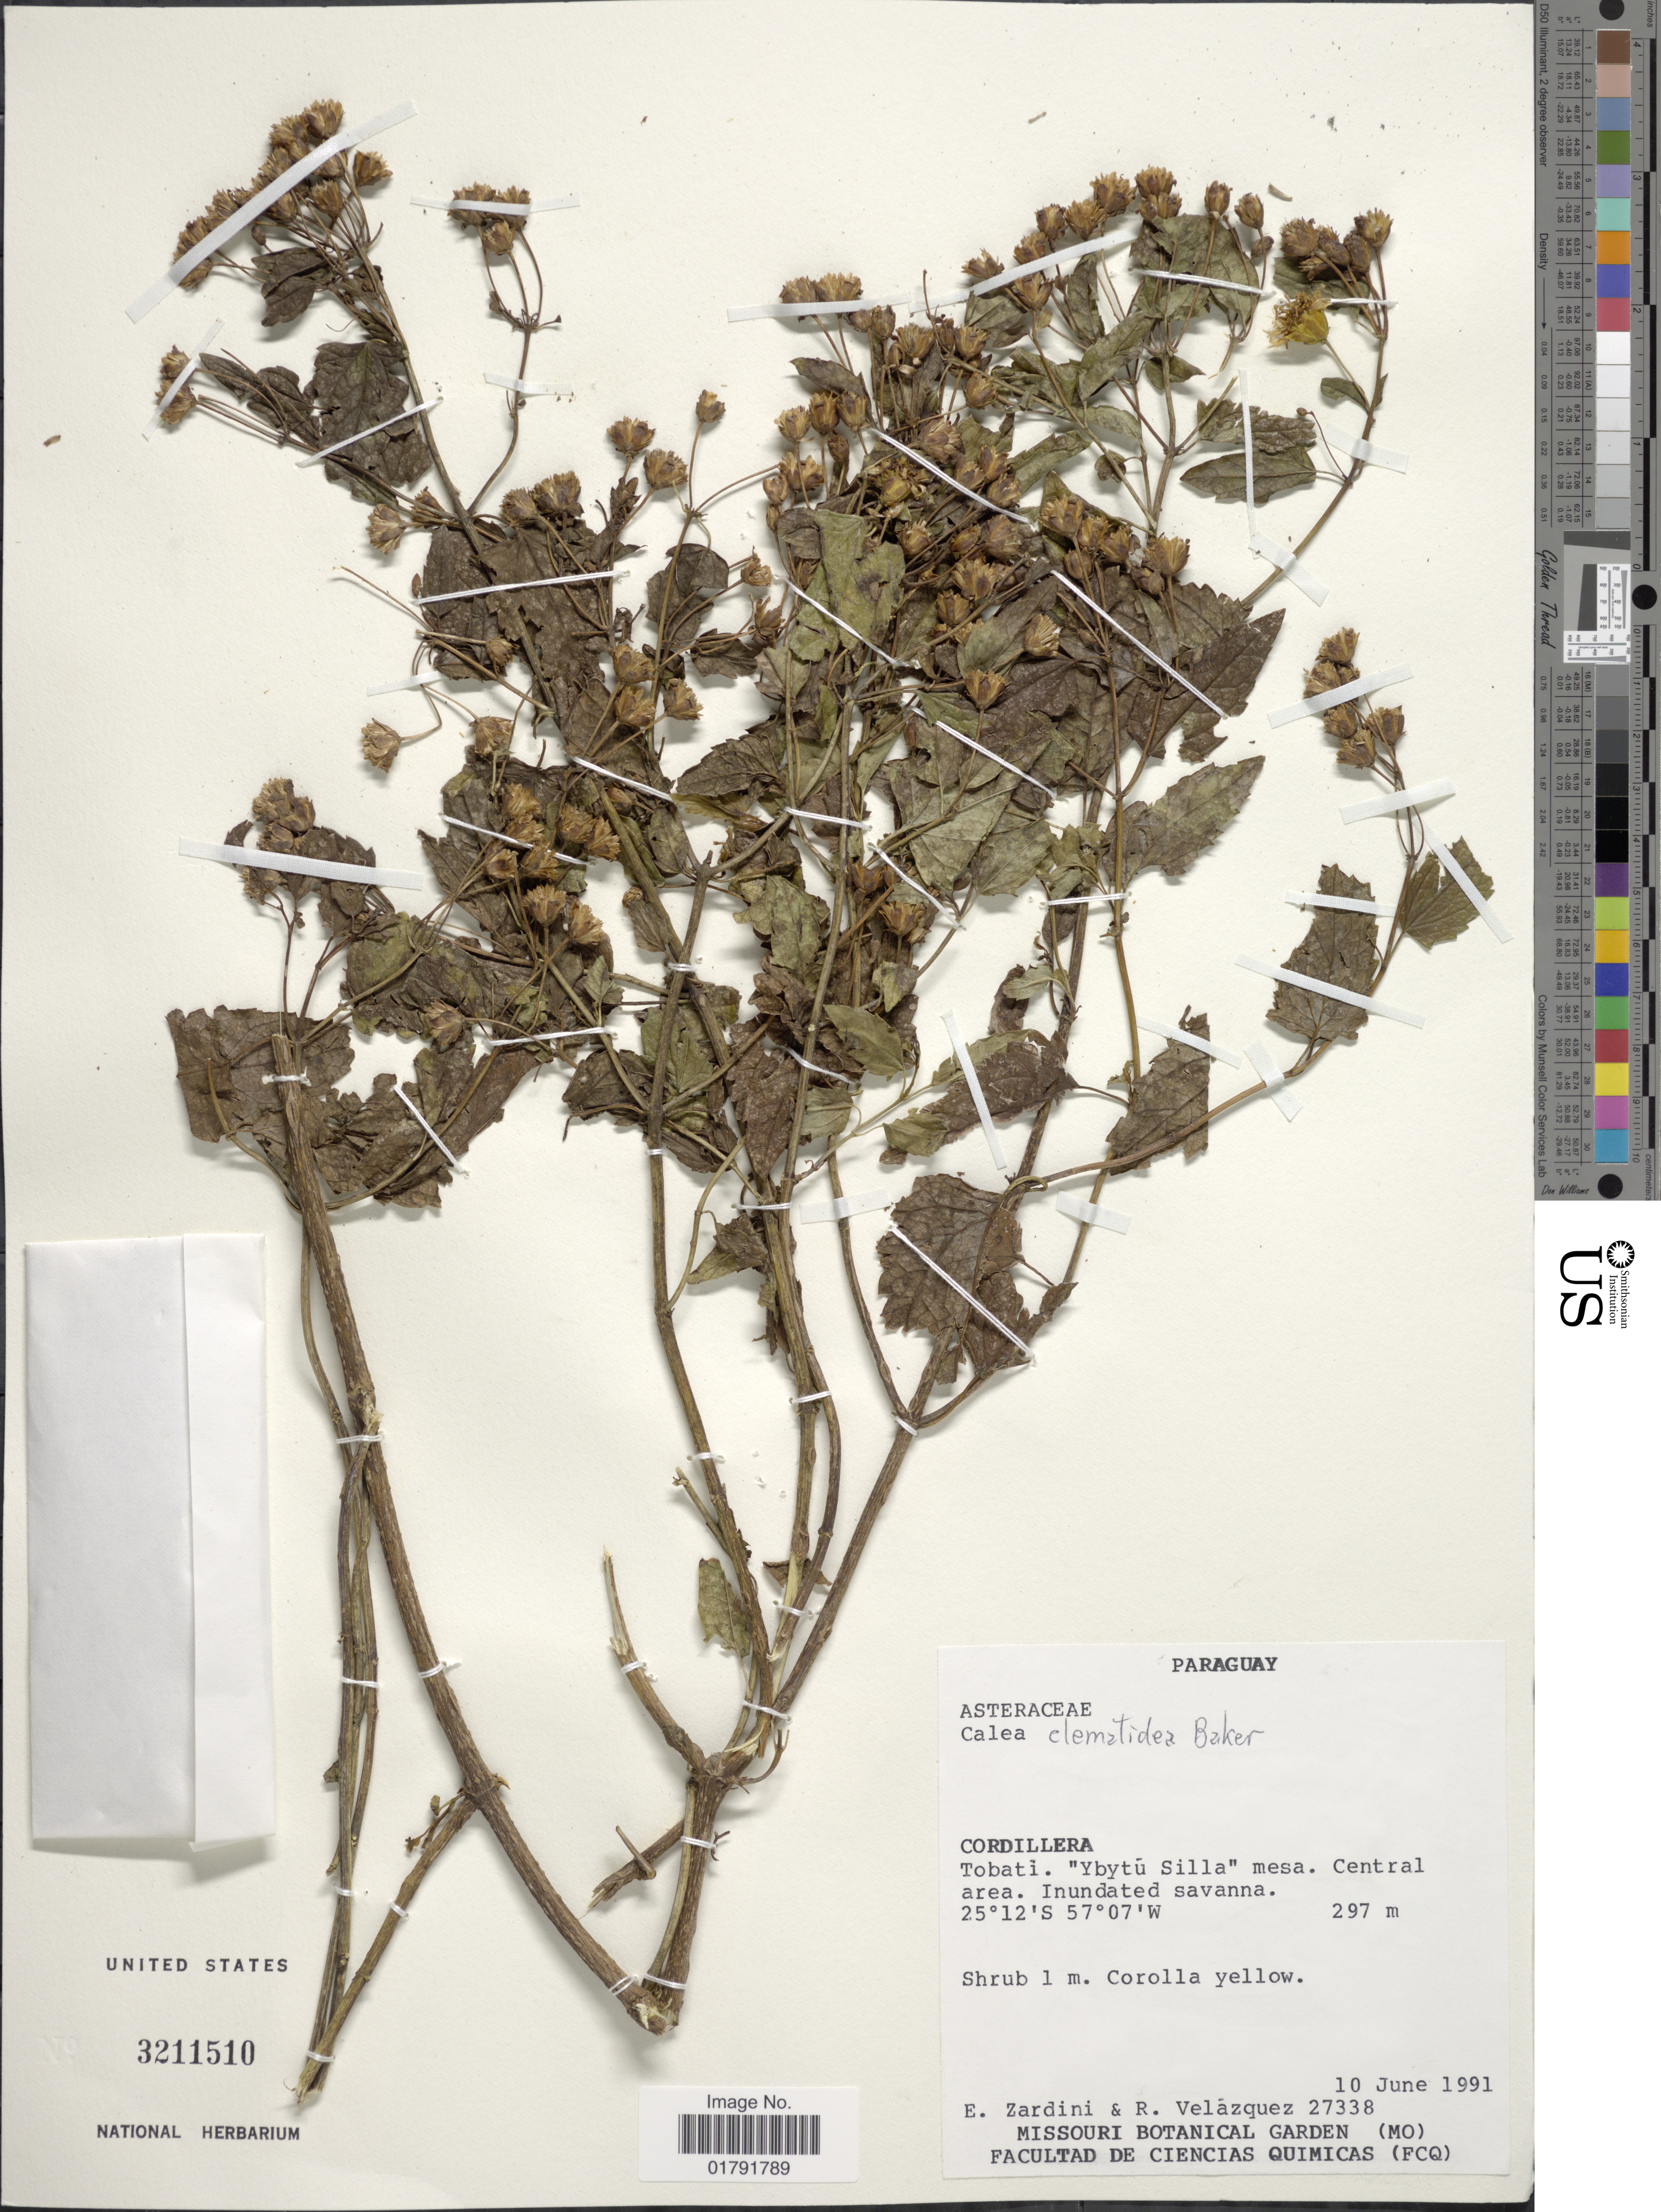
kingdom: Plantae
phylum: Tracheophyta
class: Magnoliopsida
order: Asterales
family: Asteraceae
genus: Calea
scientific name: Calea clematidea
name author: Baker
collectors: E. M. Zardini & R. Velázquez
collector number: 27338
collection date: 1991-06-10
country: Paraguay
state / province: Cordillera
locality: Tobati, "Ybytu Silla"mesa, Central area, indundated savanna.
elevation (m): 297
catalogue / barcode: US 3211510